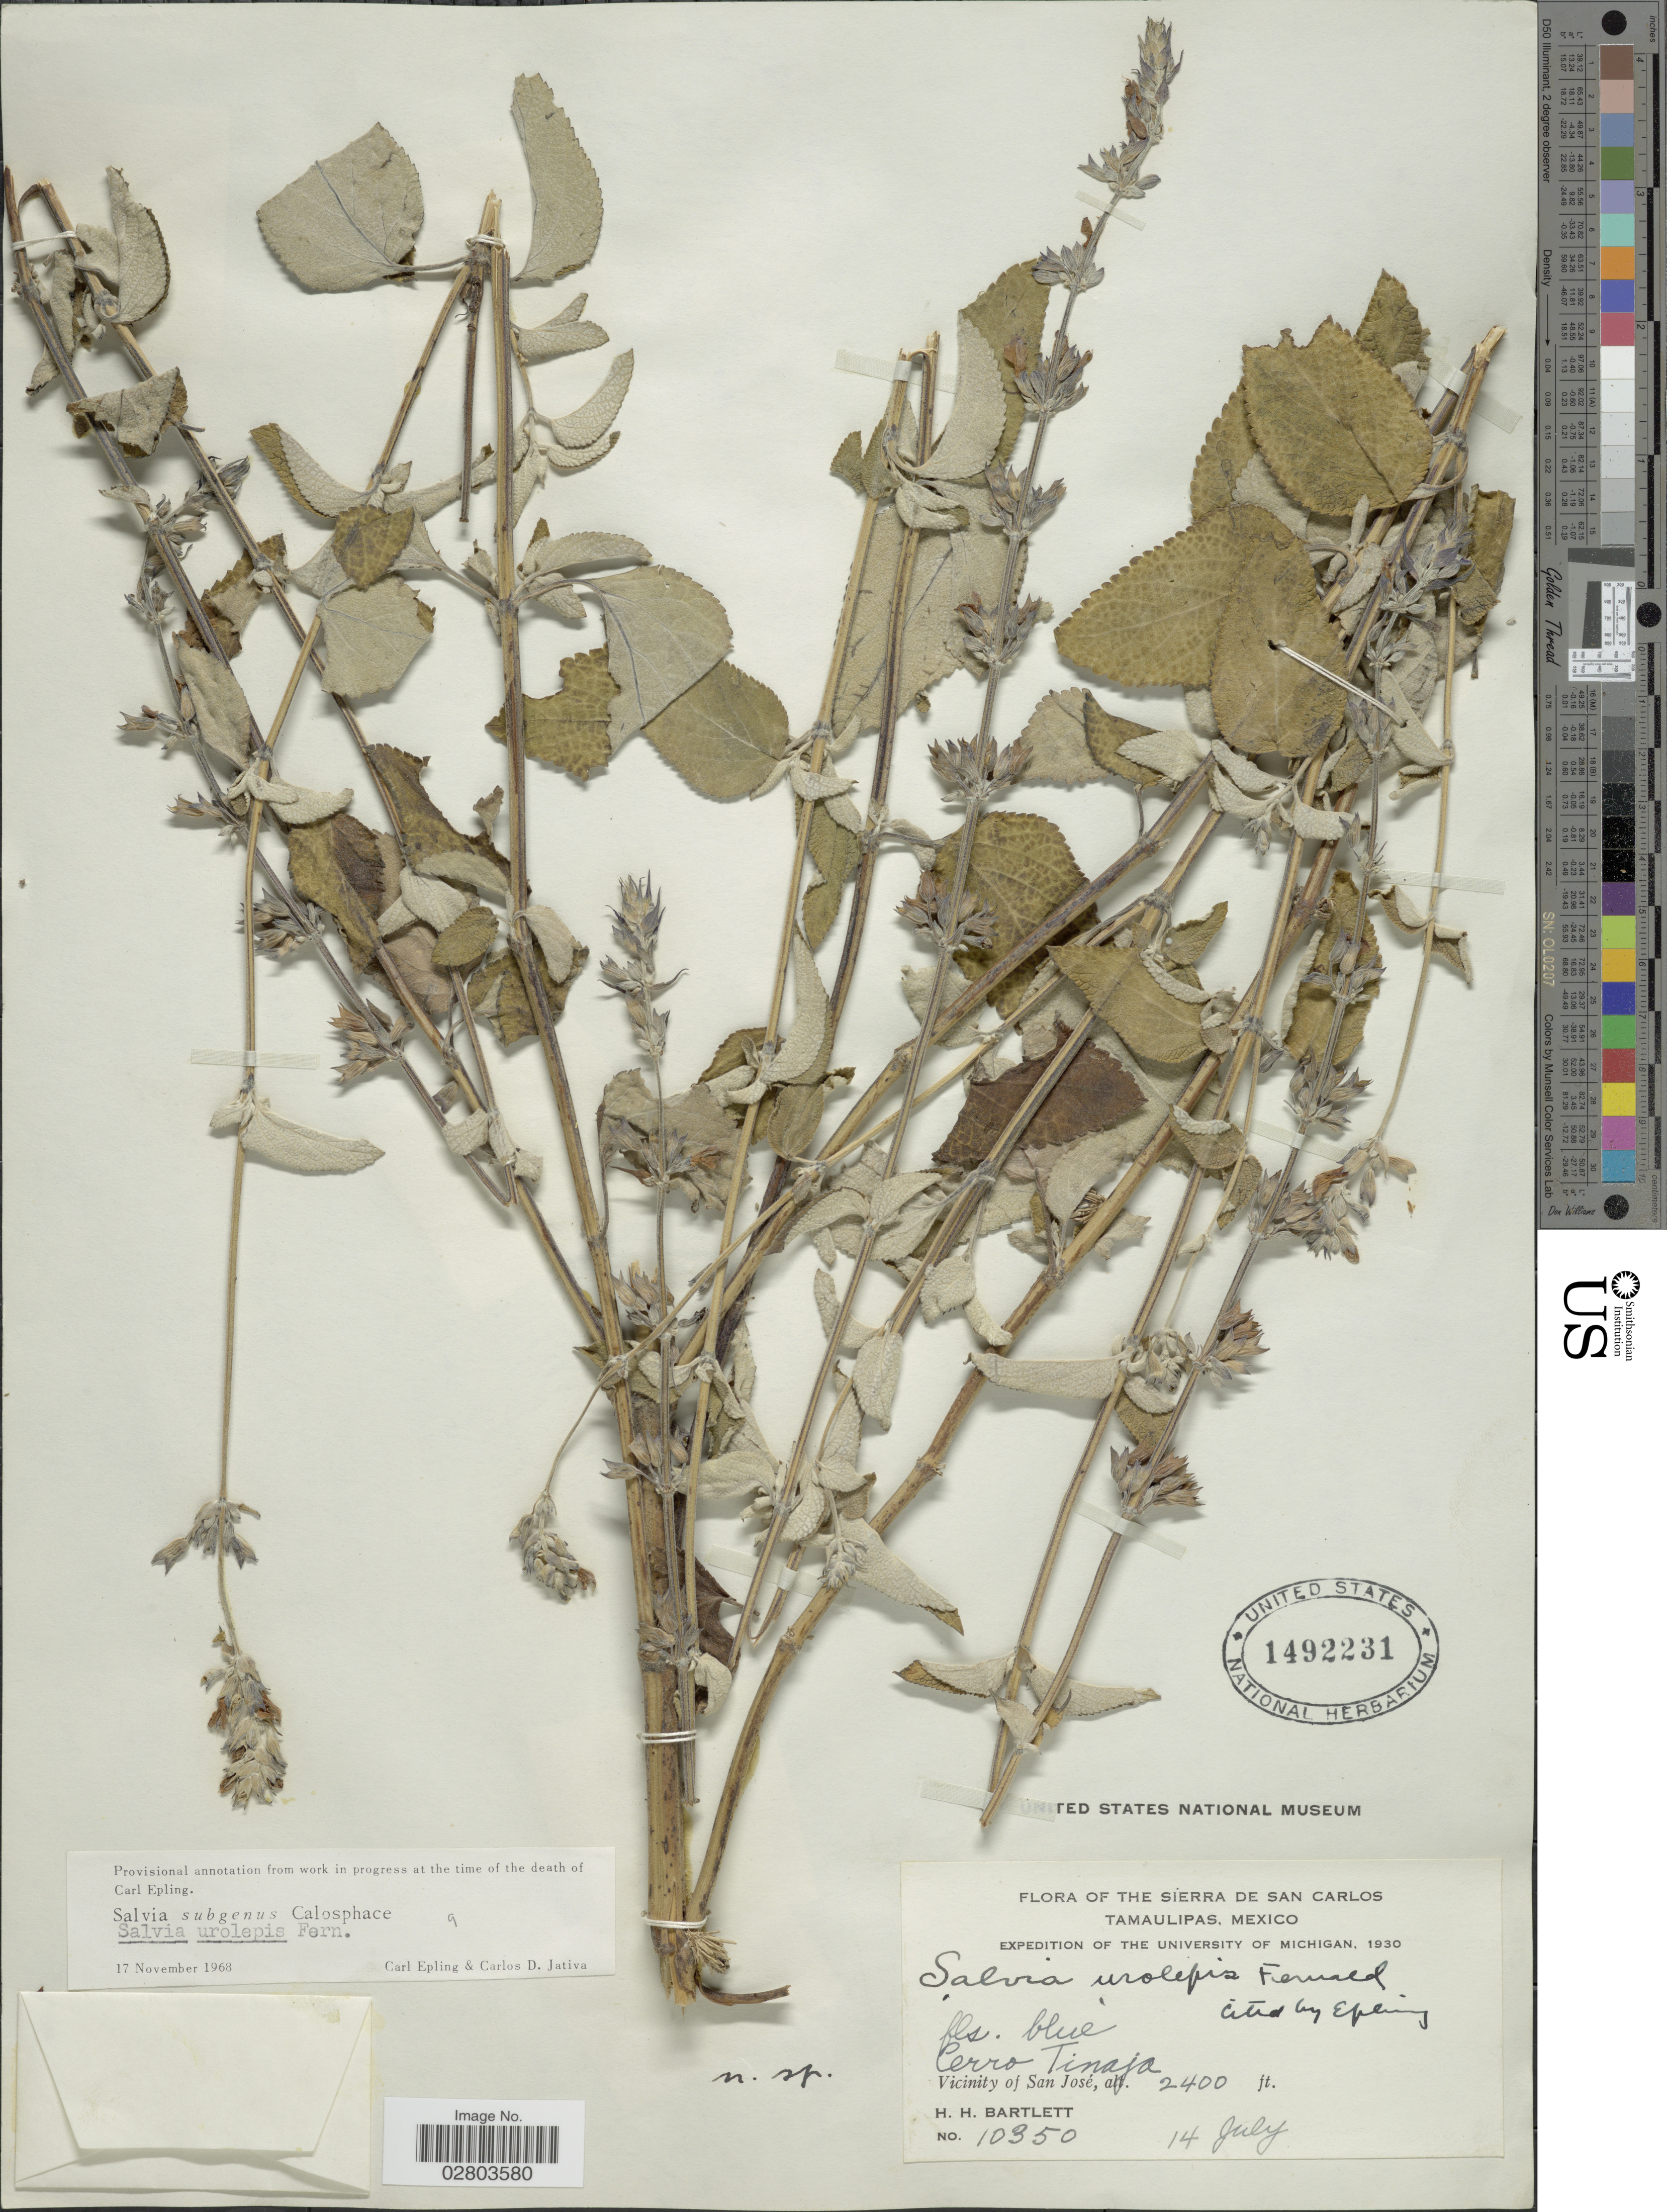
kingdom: Plantae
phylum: Tracheophyta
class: Magnoliopsida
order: Lamiales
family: Lamiaceae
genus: Salvia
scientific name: Salvia urolepis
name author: Fernald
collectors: H. H. Bartlett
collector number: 10350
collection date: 1930-07-14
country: Mexico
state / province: Tamaulipas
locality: Sierra de San Carlos. Cerro Tinaja. Vicinity of San José.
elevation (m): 732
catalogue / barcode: US 1492231